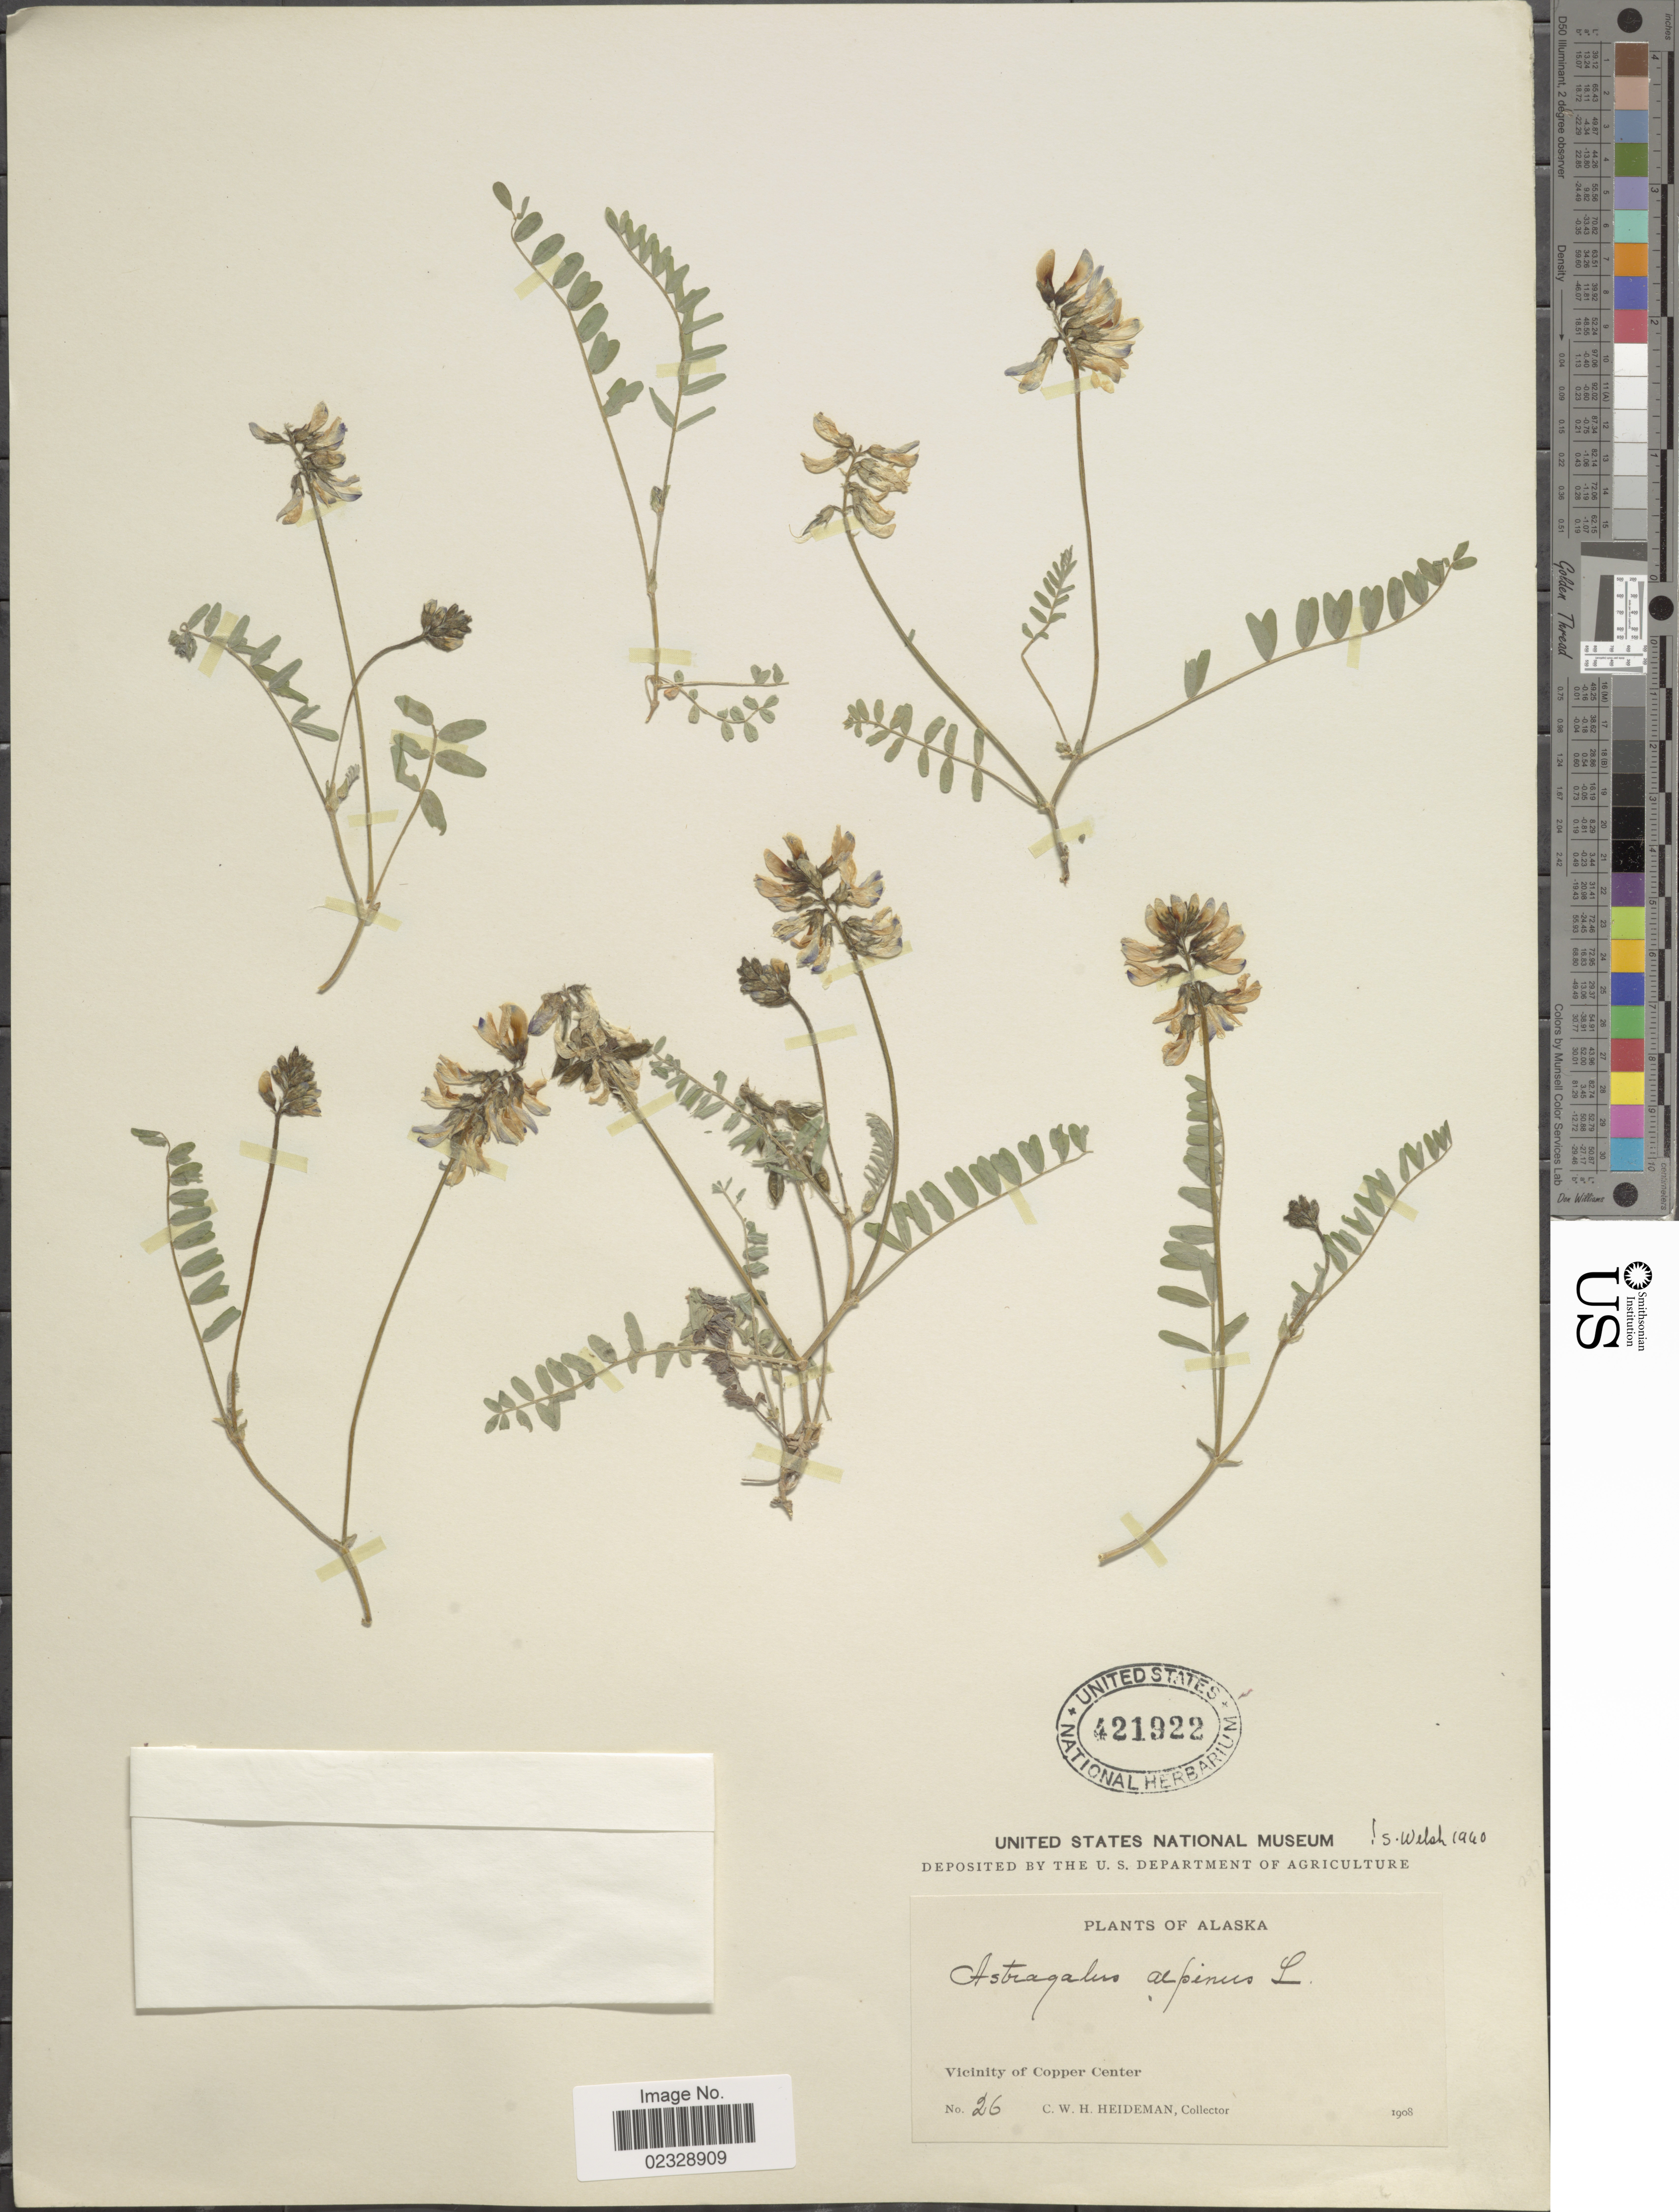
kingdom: Plantae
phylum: Tracheophyta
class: Magnoliopsida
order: Fabales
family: Fabaceae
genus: Astragalus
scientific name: Astragalus alpinus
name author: L.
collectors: C. Heideman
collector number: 26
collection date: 1908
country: United States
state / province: Alaska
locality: Vicinity of Copper Center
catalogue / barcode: US 421922